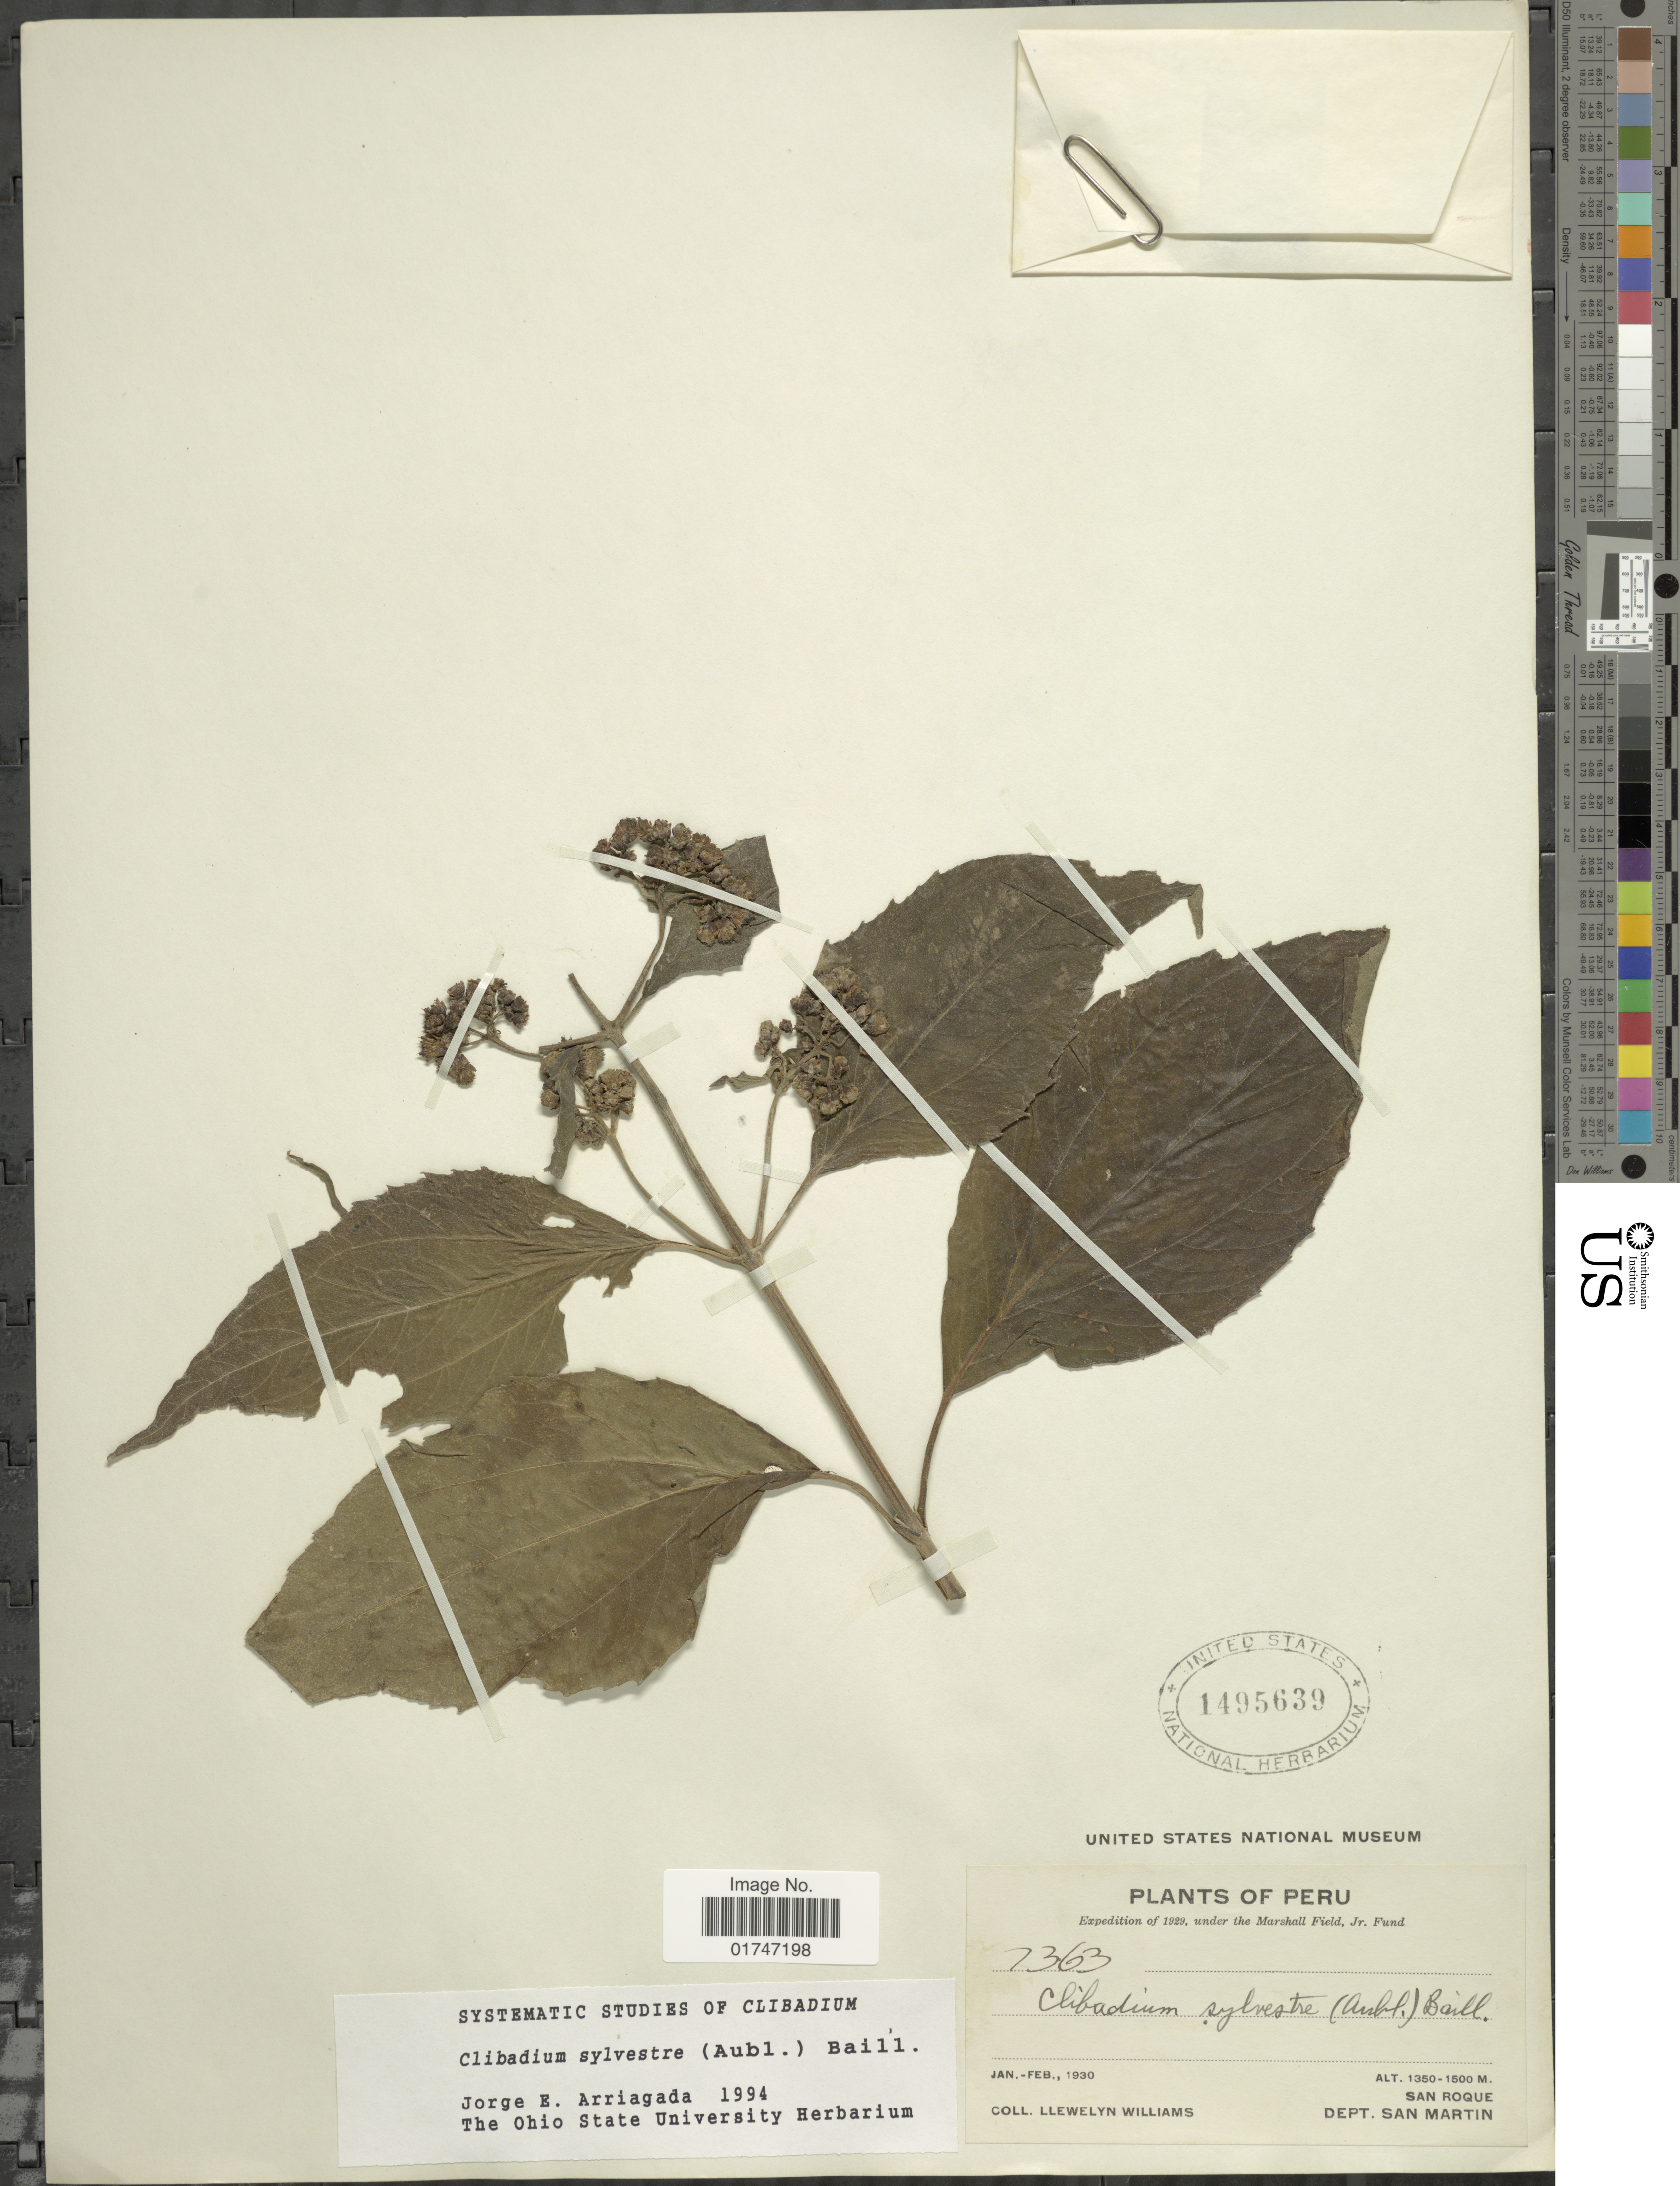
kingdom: Plantae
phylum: Tracheophyta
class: Magnoliopsida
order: Asterales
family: Asteraceae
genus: Clibadium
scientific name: Clibadium sylvestre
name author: (Aubl.) Baill.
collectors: Ll. Williams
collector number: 7363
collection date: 1930-01/1930-02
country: Peru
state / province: San Martín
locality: San Roque. Dept. San Martin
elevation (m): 1350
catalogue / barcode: US 1495639